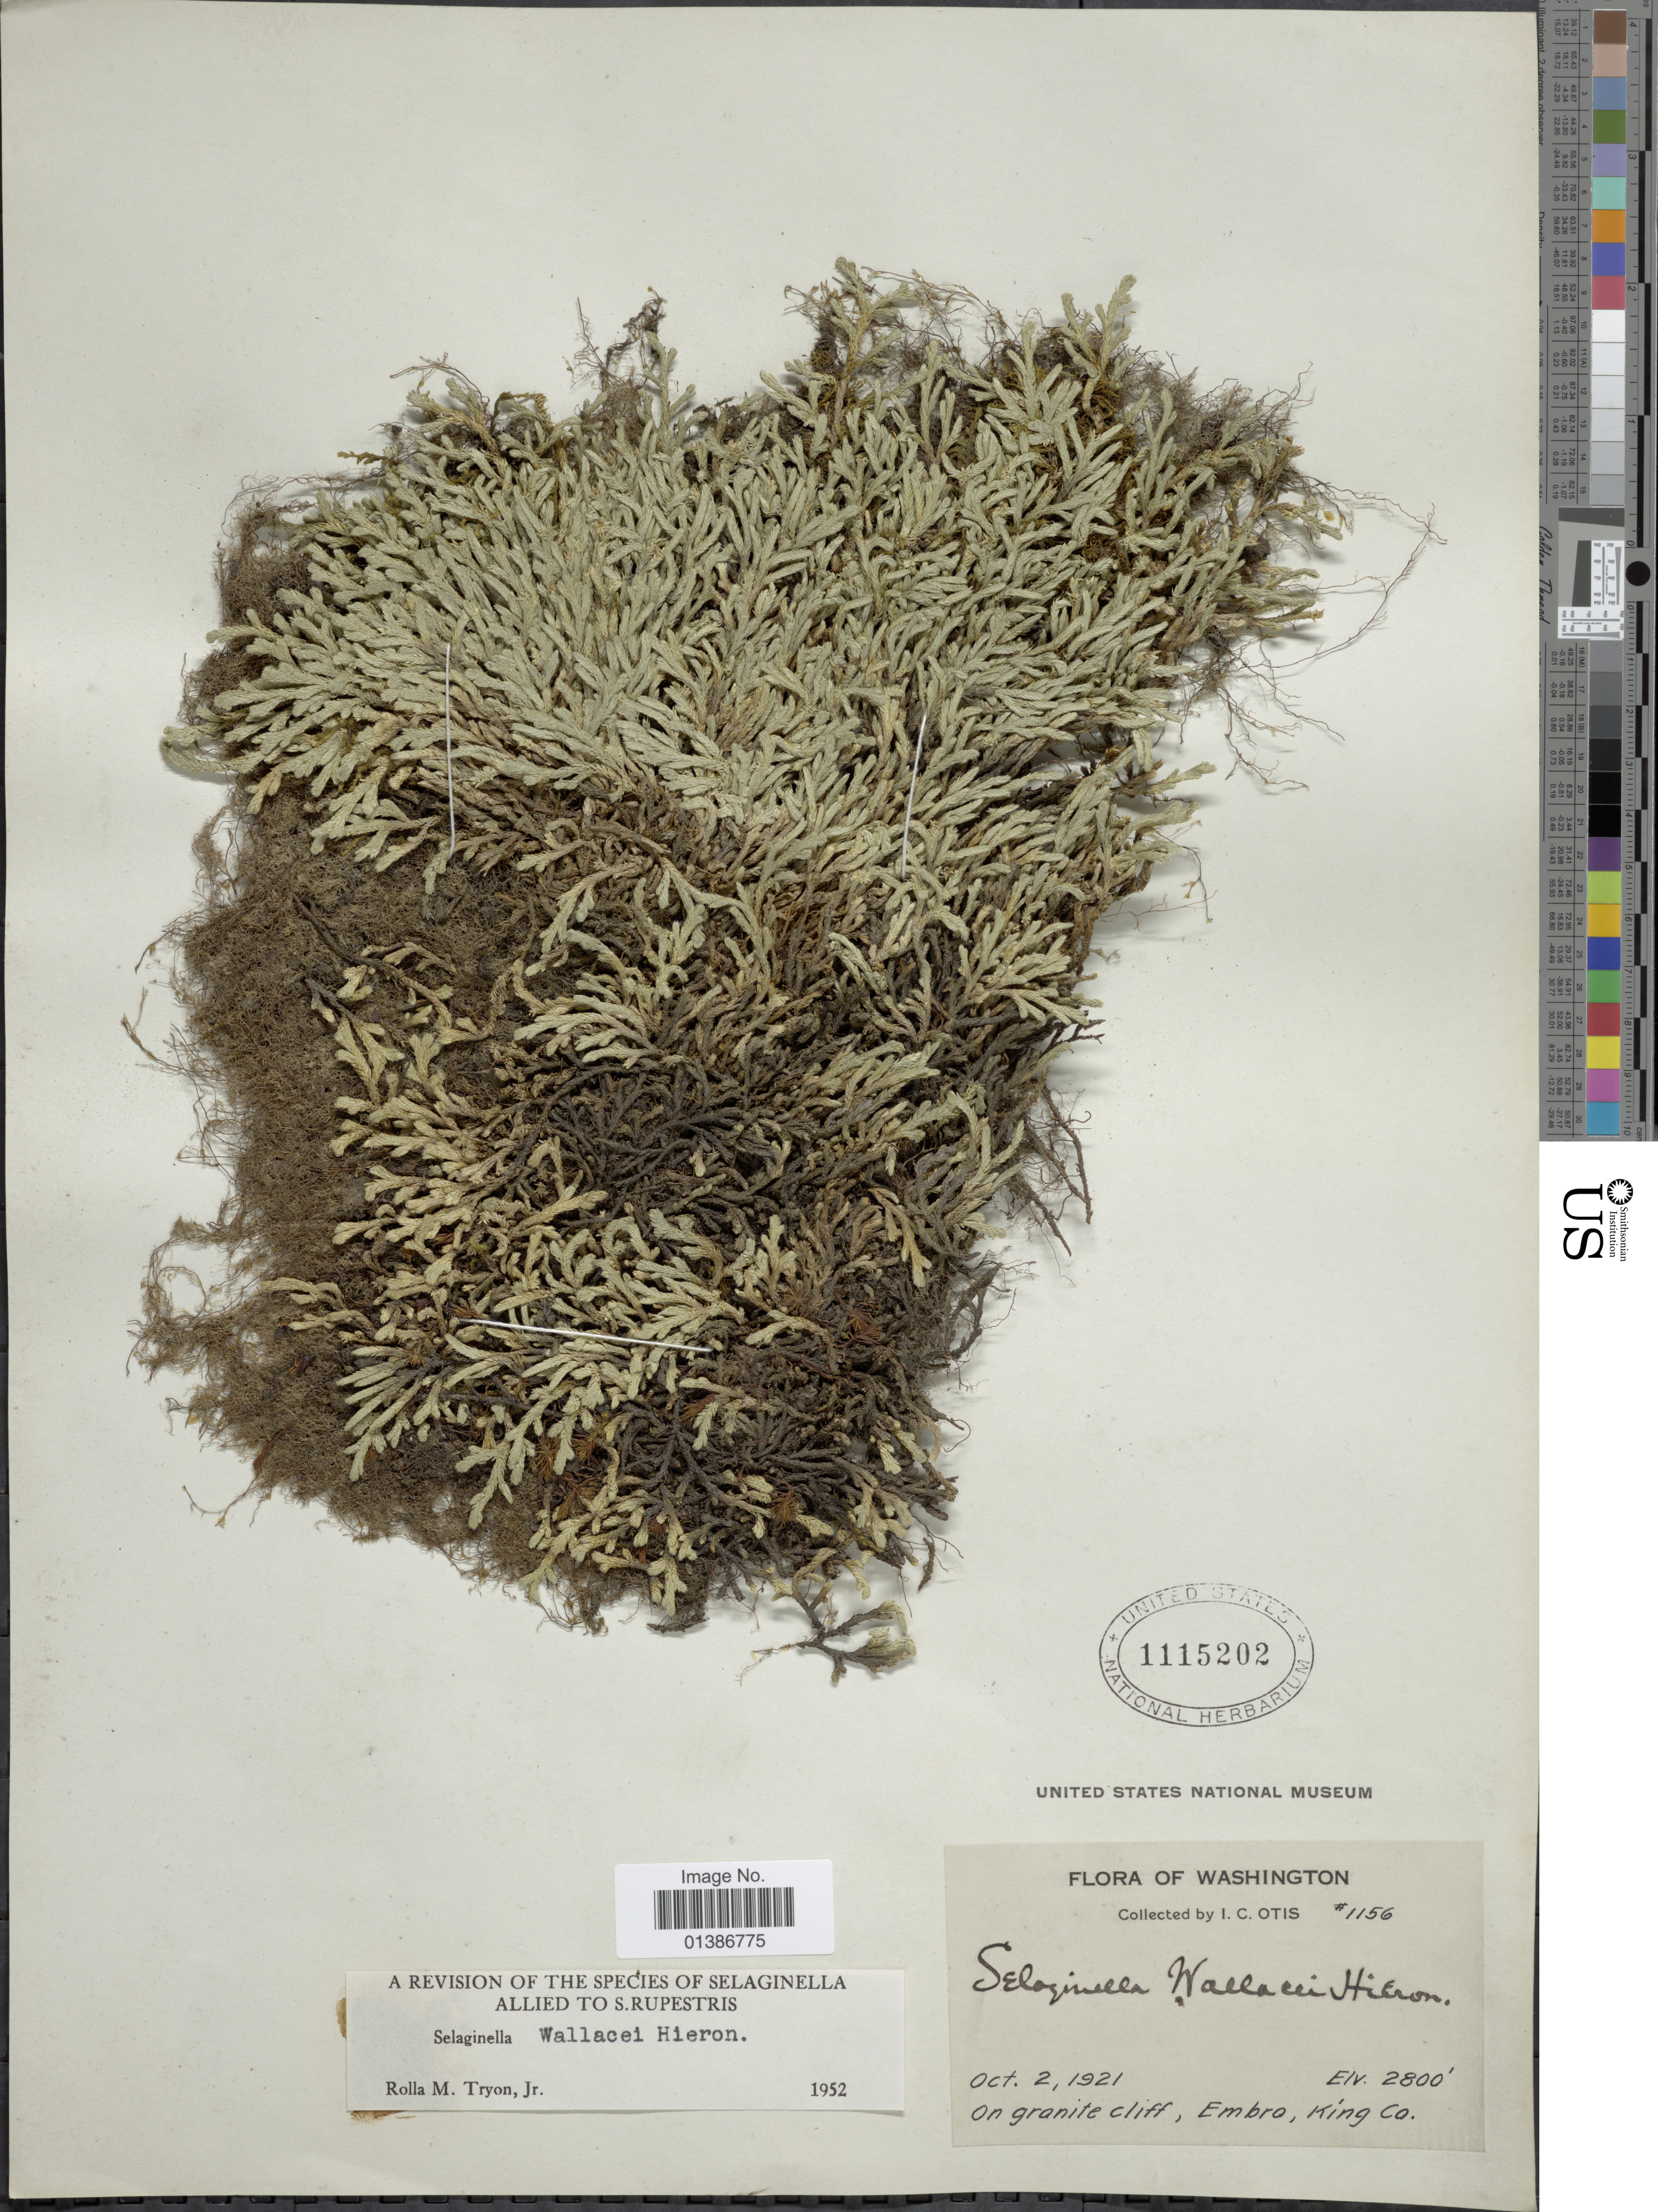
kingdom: Plantae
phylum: Tracheophyta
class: Lycopodiopsida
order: Selaginellales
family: Selaginellaceae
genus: Selaginella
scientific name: Selaginella wallacei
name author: Hieron.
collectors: I. C. Otis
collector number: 1156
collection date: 1921-10-02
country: United States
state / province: Washington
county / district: King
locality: On granite cliff, Embro, King Co.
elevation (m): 853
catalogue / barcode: US 1115202